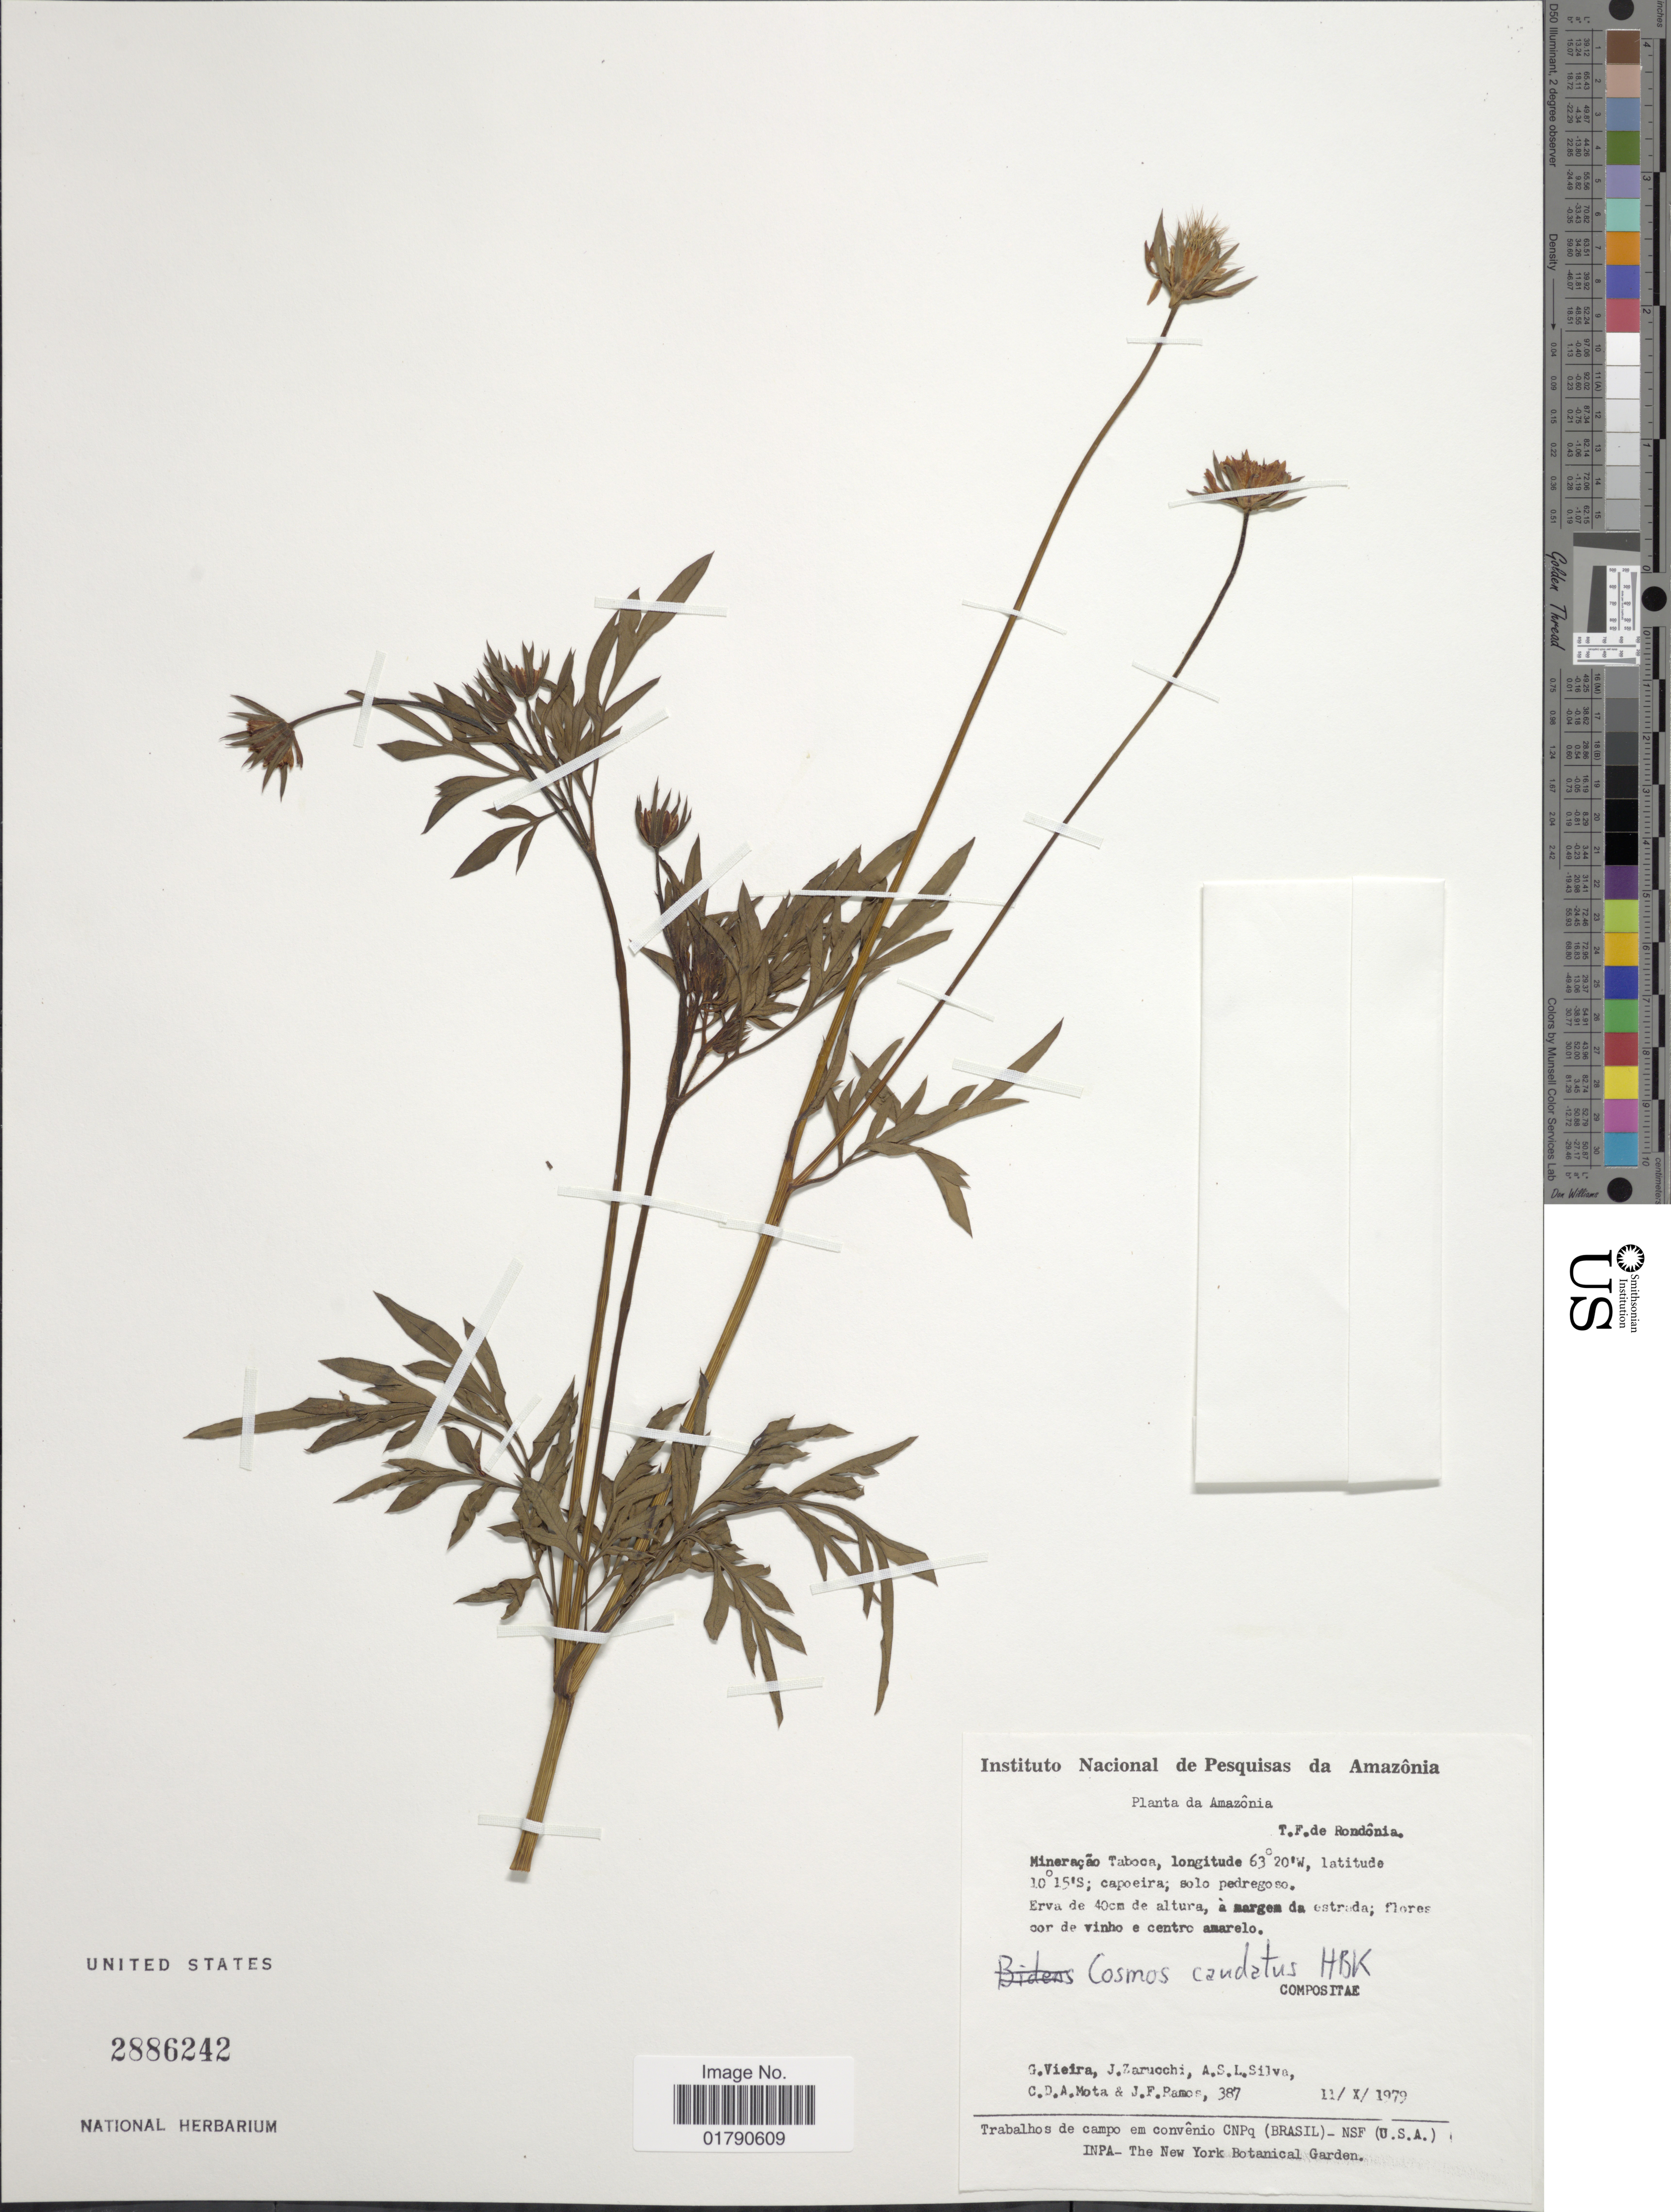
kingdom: Plantae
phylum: Tracheophyta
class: Magnoliopsida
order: Asterales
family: Asteraceae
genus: Cosmos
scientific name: Cosmos caudatus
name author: Kunth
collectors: G. Vieira, J. L. Zarucchi, A. S. Silva, C. D. A. Mota & J. F. Ramos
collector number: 387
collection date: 1979-10-11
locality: Amazonia, Mineracao Taboca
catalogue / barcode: US 2886242